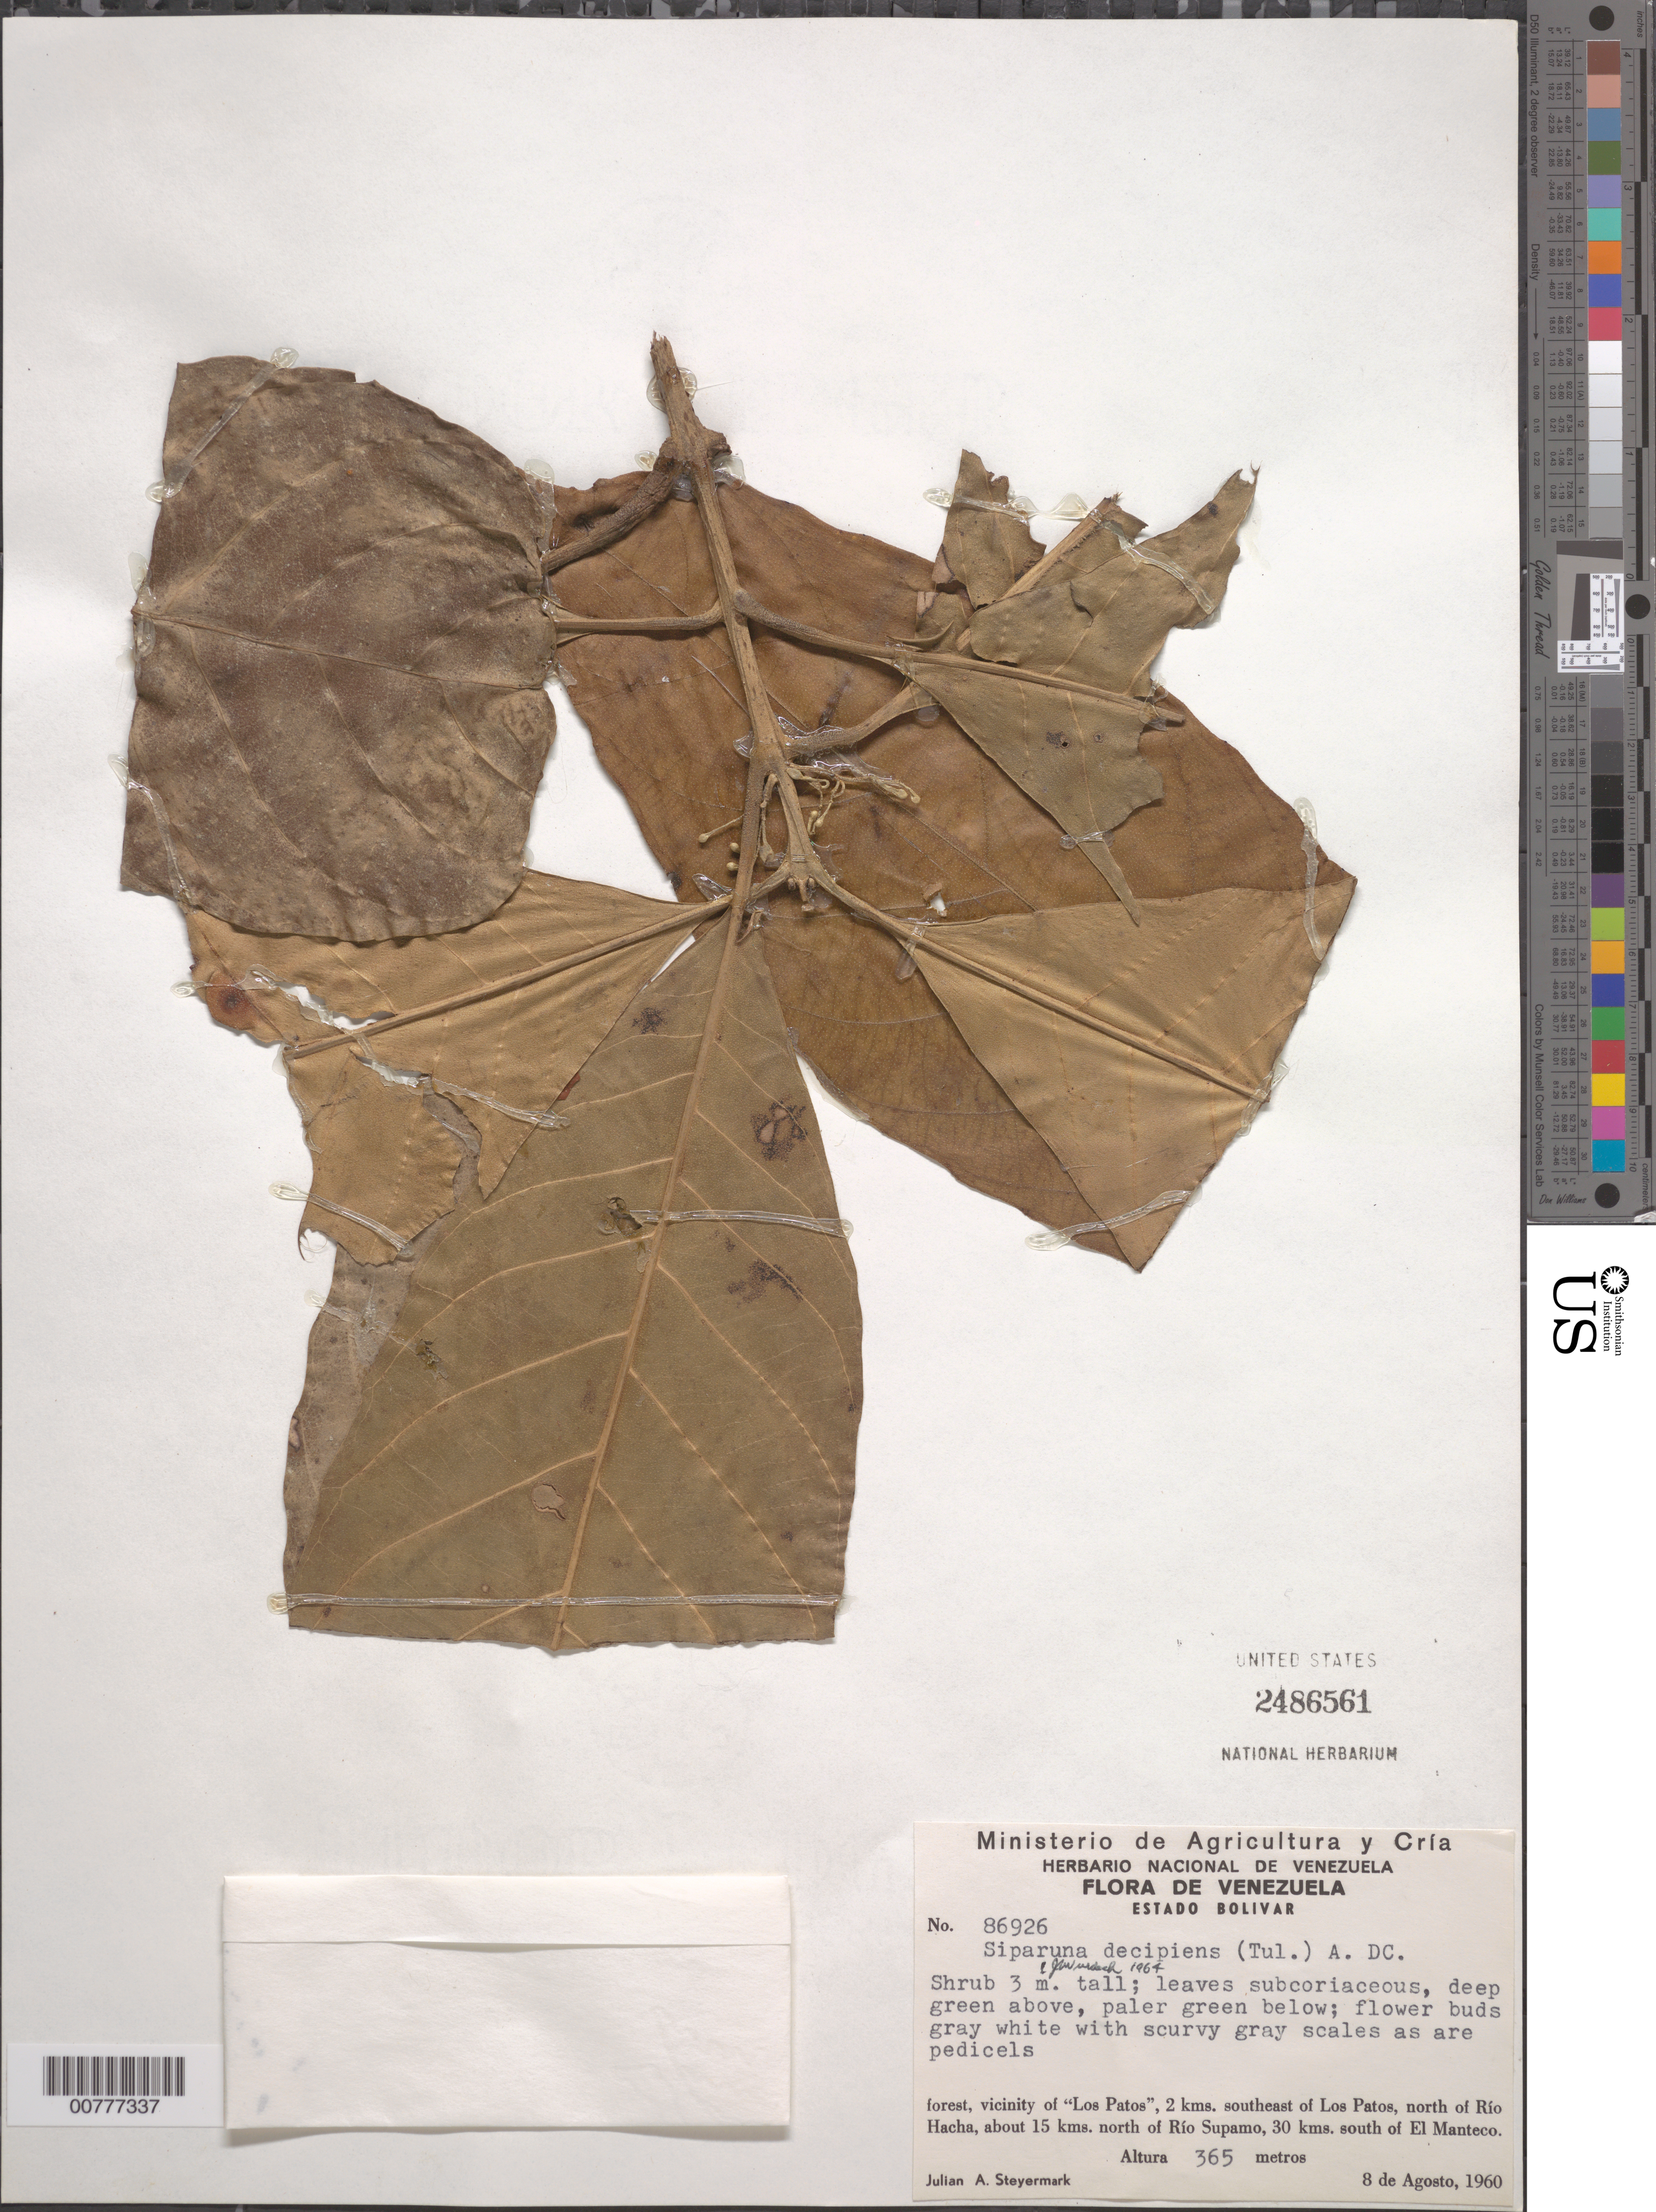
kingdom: Plantae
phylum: Tracheophyta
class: Magnoliopsida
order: Laurales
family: Siparunaceae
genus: Siparuna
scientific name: Siparuna decipiens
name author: (Tul.) A. DC.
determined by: Wurdack, John J., (US), US (UNITED STATES)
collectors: J. Steyermark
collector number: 86926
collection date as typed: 8-Aug-60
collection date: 1960-08-08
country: Venezuela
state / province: Bolívar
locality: Los Patos, 2 km SE of, N of Río Hacha, 15 km N of Río Supamo, 30 km south of El Manteco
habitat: Forest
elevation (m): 365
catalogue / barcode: US 2486561